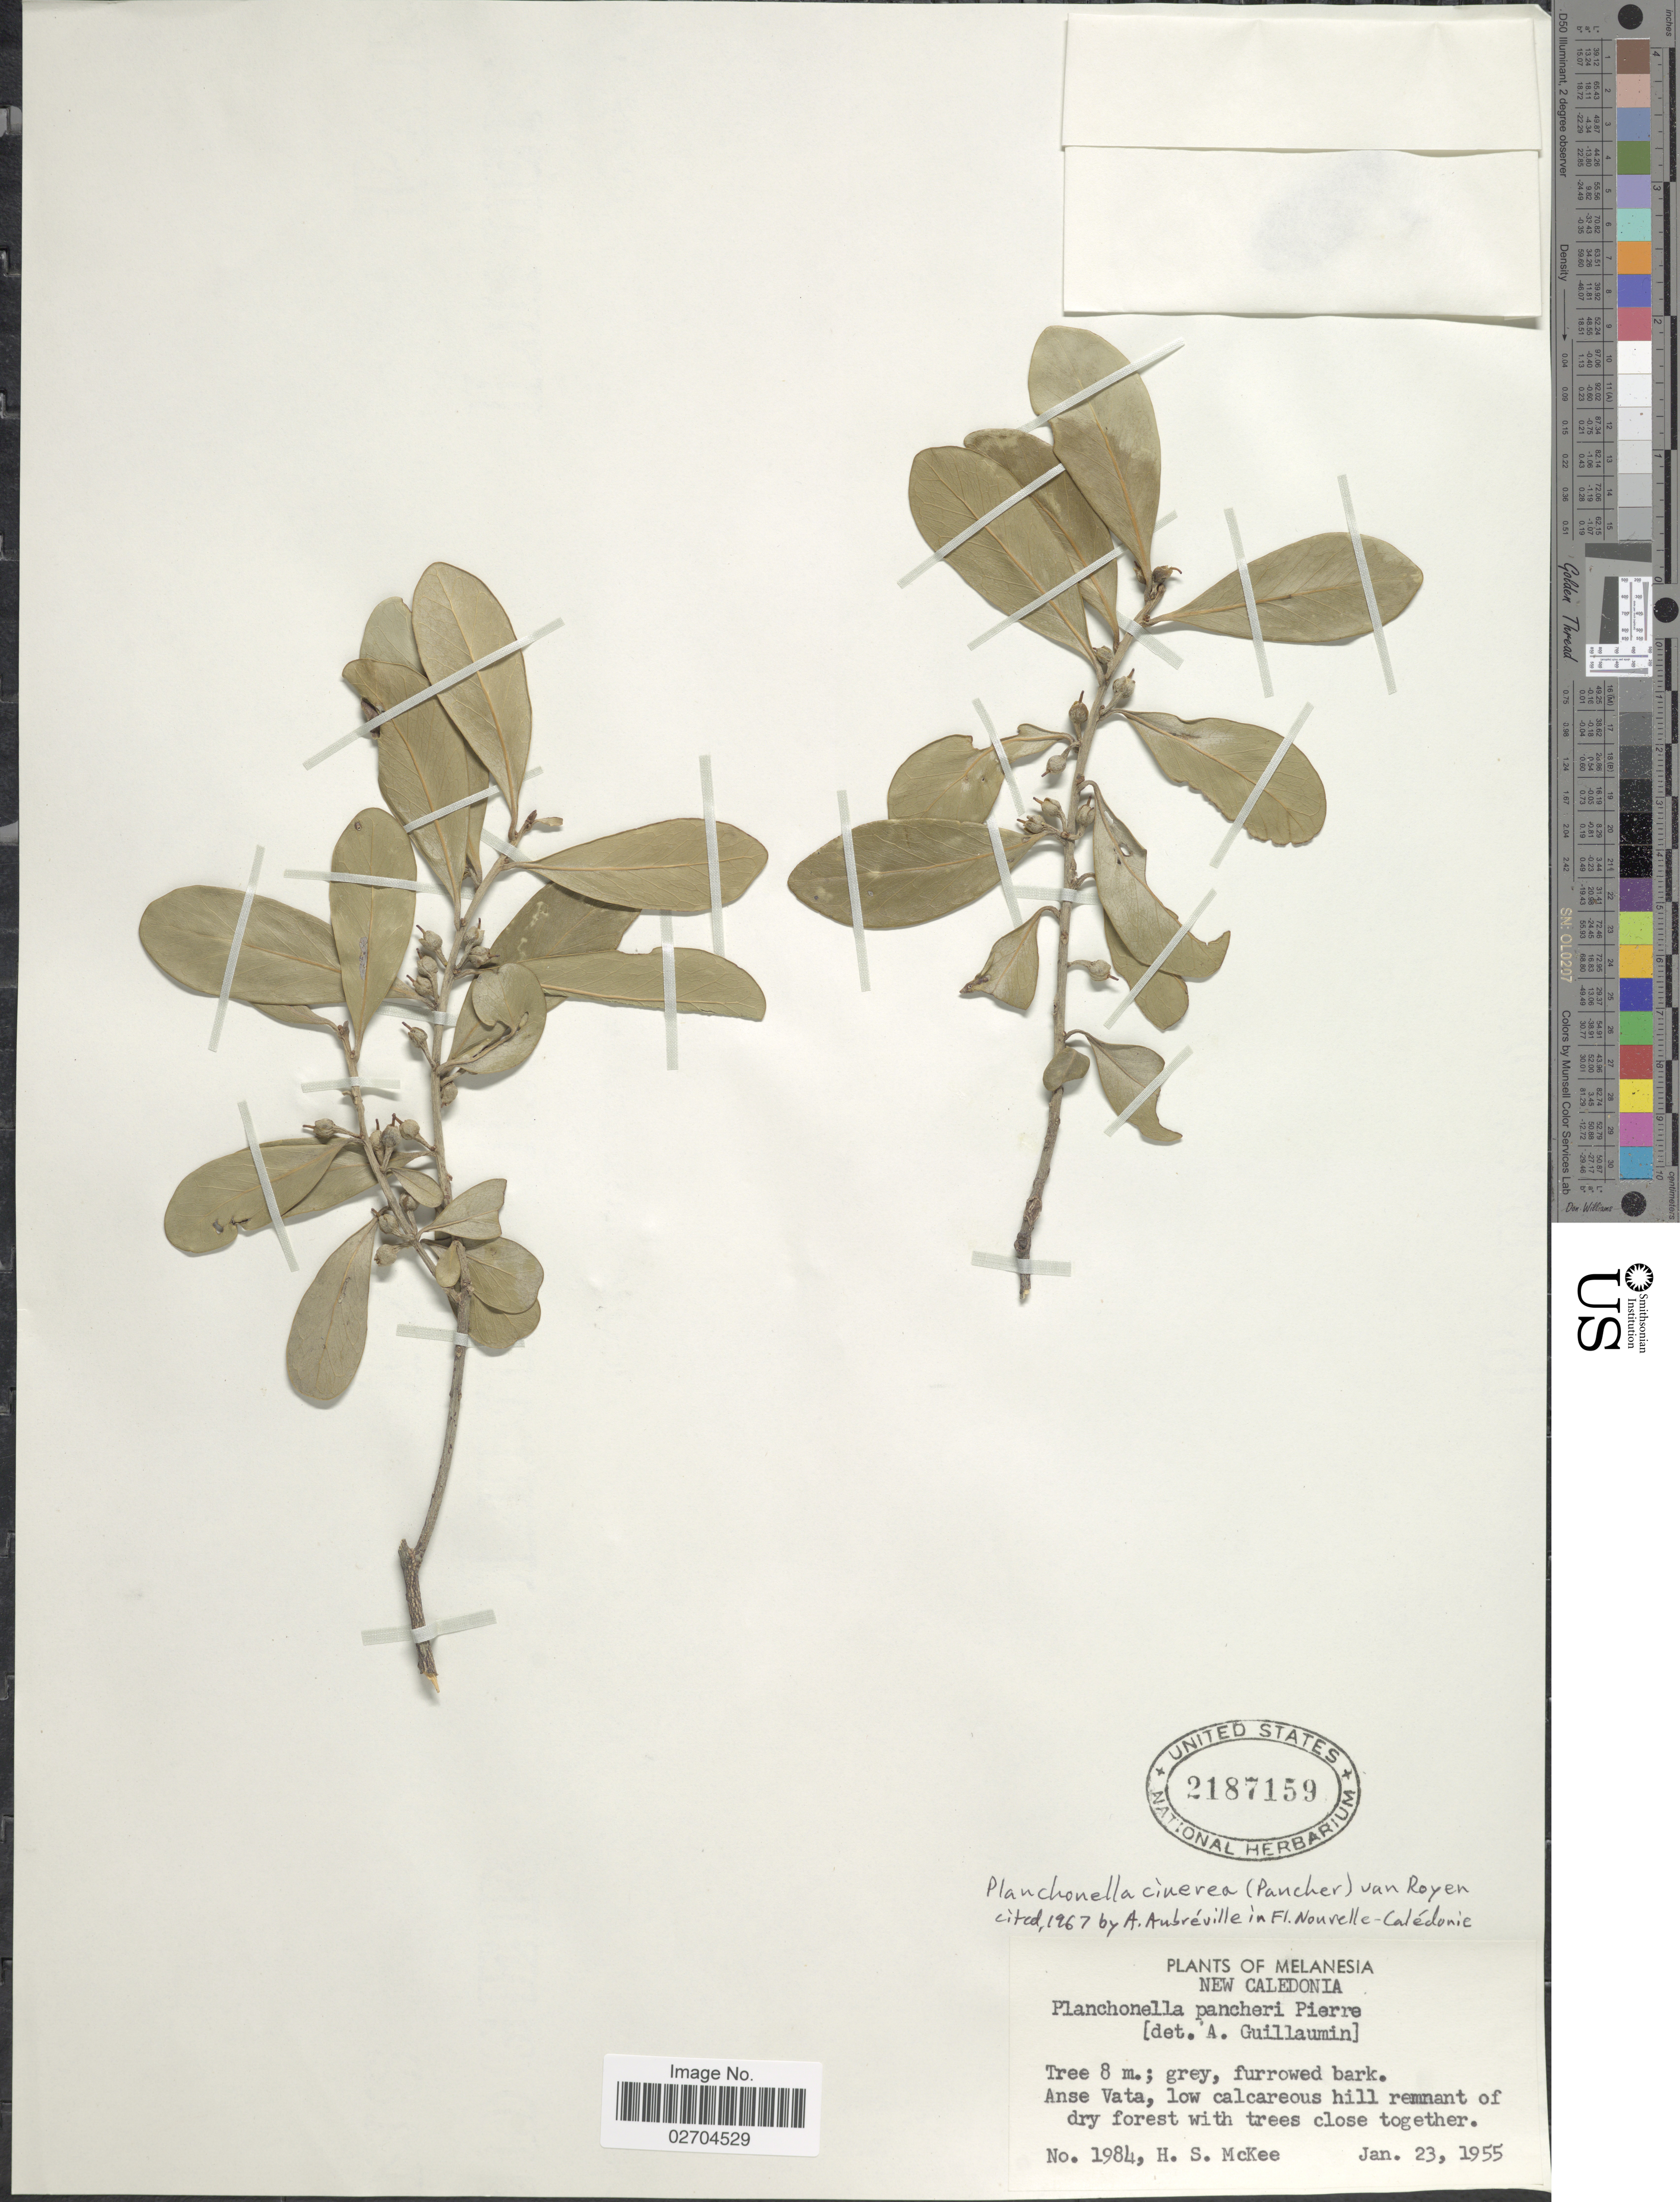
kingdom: Plantae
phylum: Tracheophyta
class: Magnoliopsida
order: Ericales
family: Sapotaceae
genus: Planchonella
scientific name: Planchonella cinerea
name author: (Pancher ex Baill.) P. Royen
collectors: H. S. McKee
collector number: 1984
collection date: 1955-01-23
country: New Caledonia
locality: Melansia, Anse Vata. New Caledonia.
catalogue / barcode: US 2187159